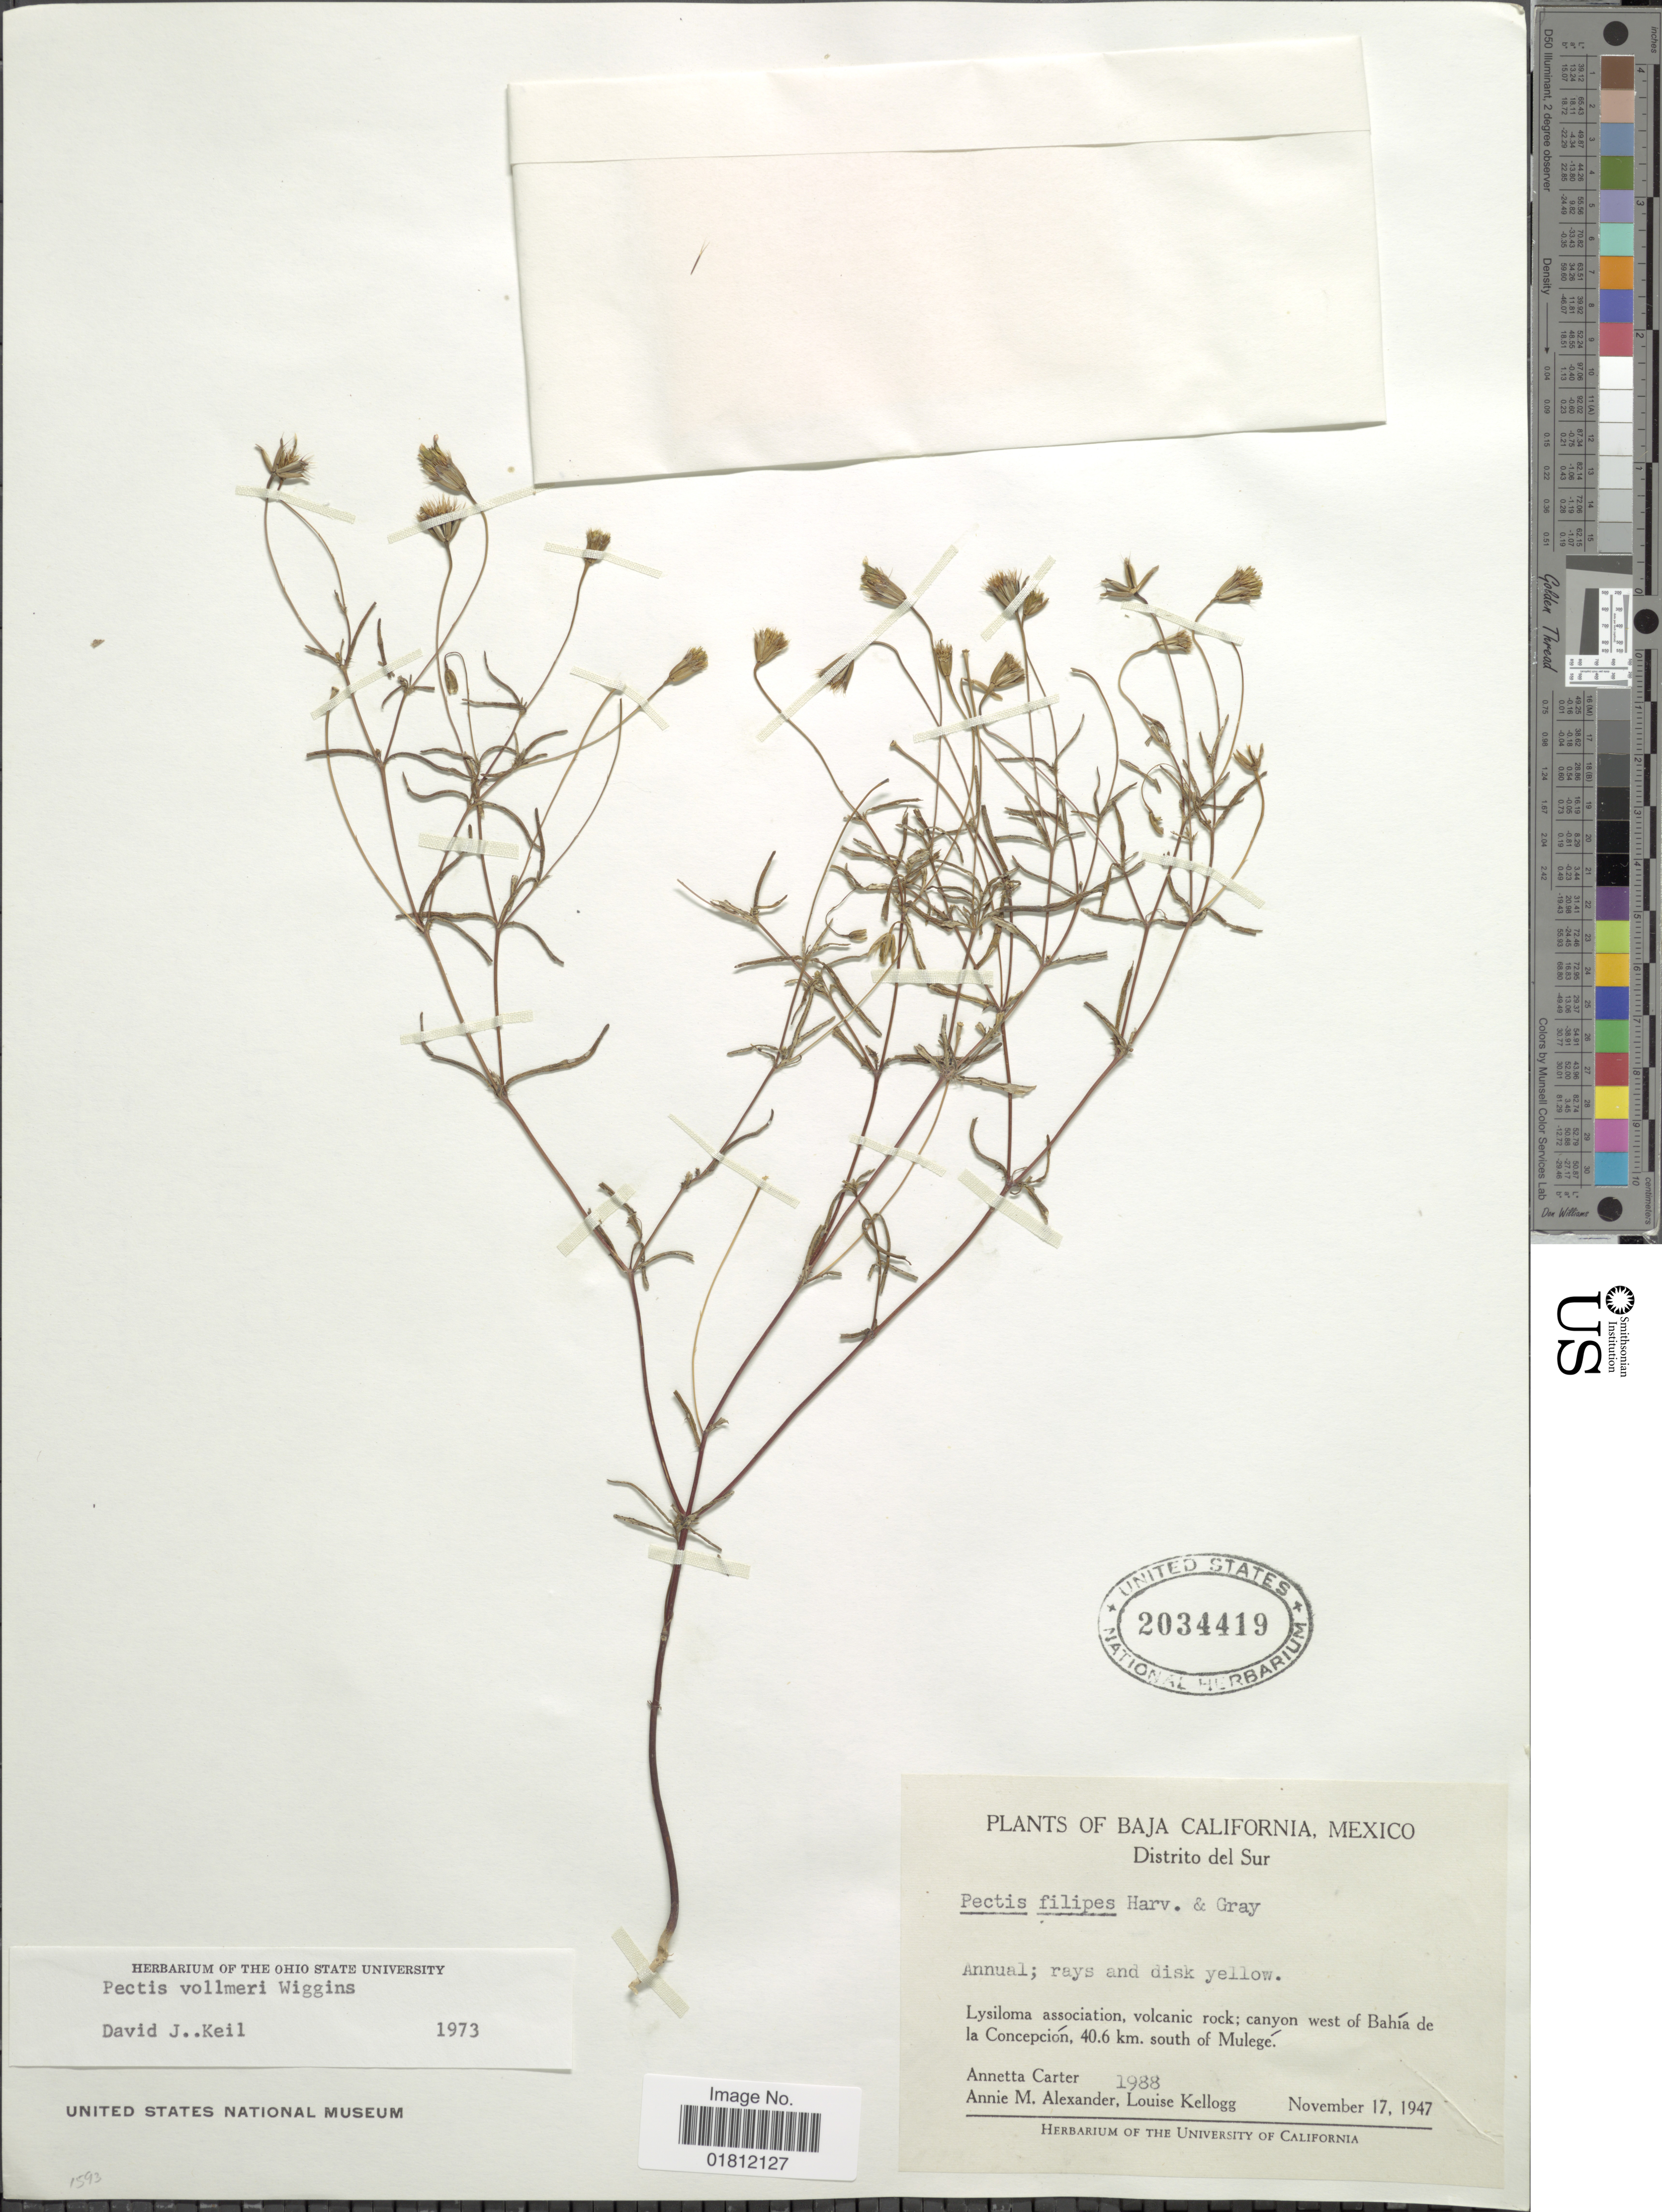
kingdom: Plantae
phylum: Tracheophyta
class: Magnoliopsida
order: Asterales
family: Asteraceae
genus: Pectis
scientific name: Pectis vollmeri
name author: Wiggins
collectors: A. Carter, A. M. Alexander & L. Kellogg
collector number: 1988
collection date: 1947-11-17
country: Mexico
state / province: Baja California Sur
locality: Baja California, Mexico. Distrito del Sur. Canyon west of Bahia de la Concepcion, 40.6 km. south of Mulege.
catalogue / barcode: US 2034419